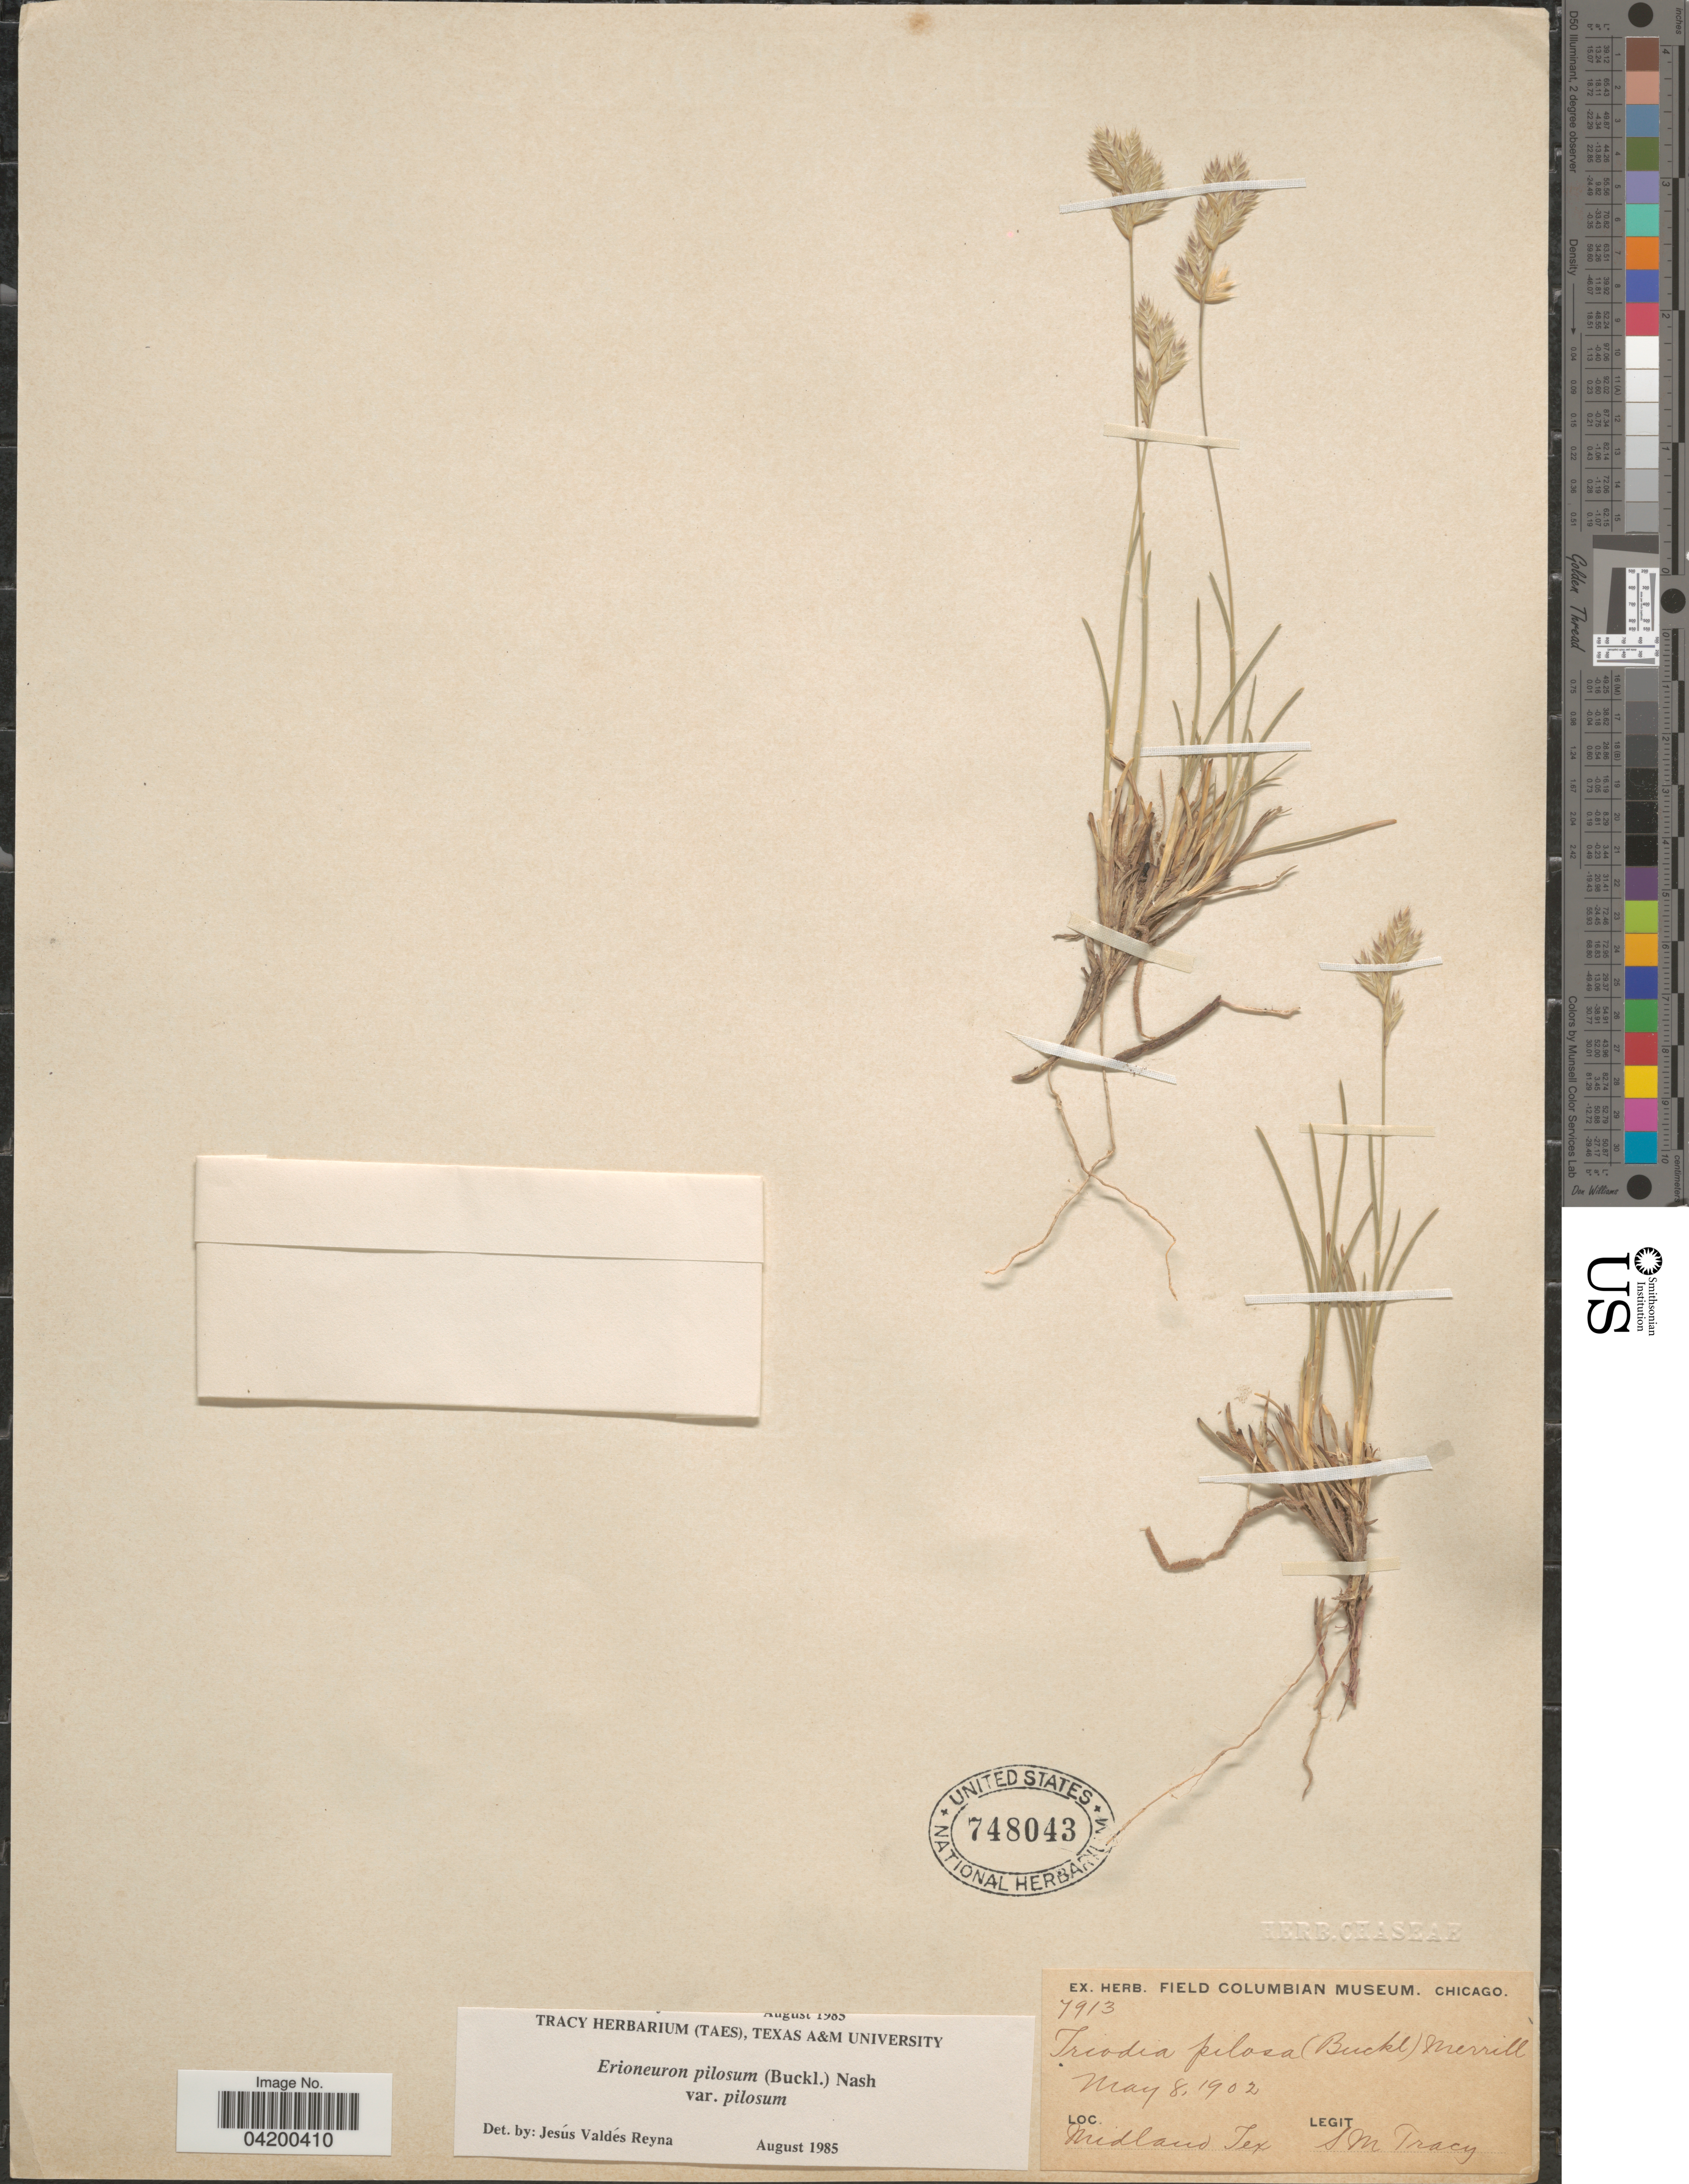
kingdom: Plantae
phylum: Tracheophyta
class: Liliopsida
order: Poales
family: Poaceae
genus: Erioneuron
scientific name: Erioneuron pilosum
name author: (Buckley) Nash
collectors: S. M. Tracy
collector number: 7913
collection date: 1902-05-08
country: United States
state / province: Texas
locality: Midland.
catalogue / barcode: US 748043